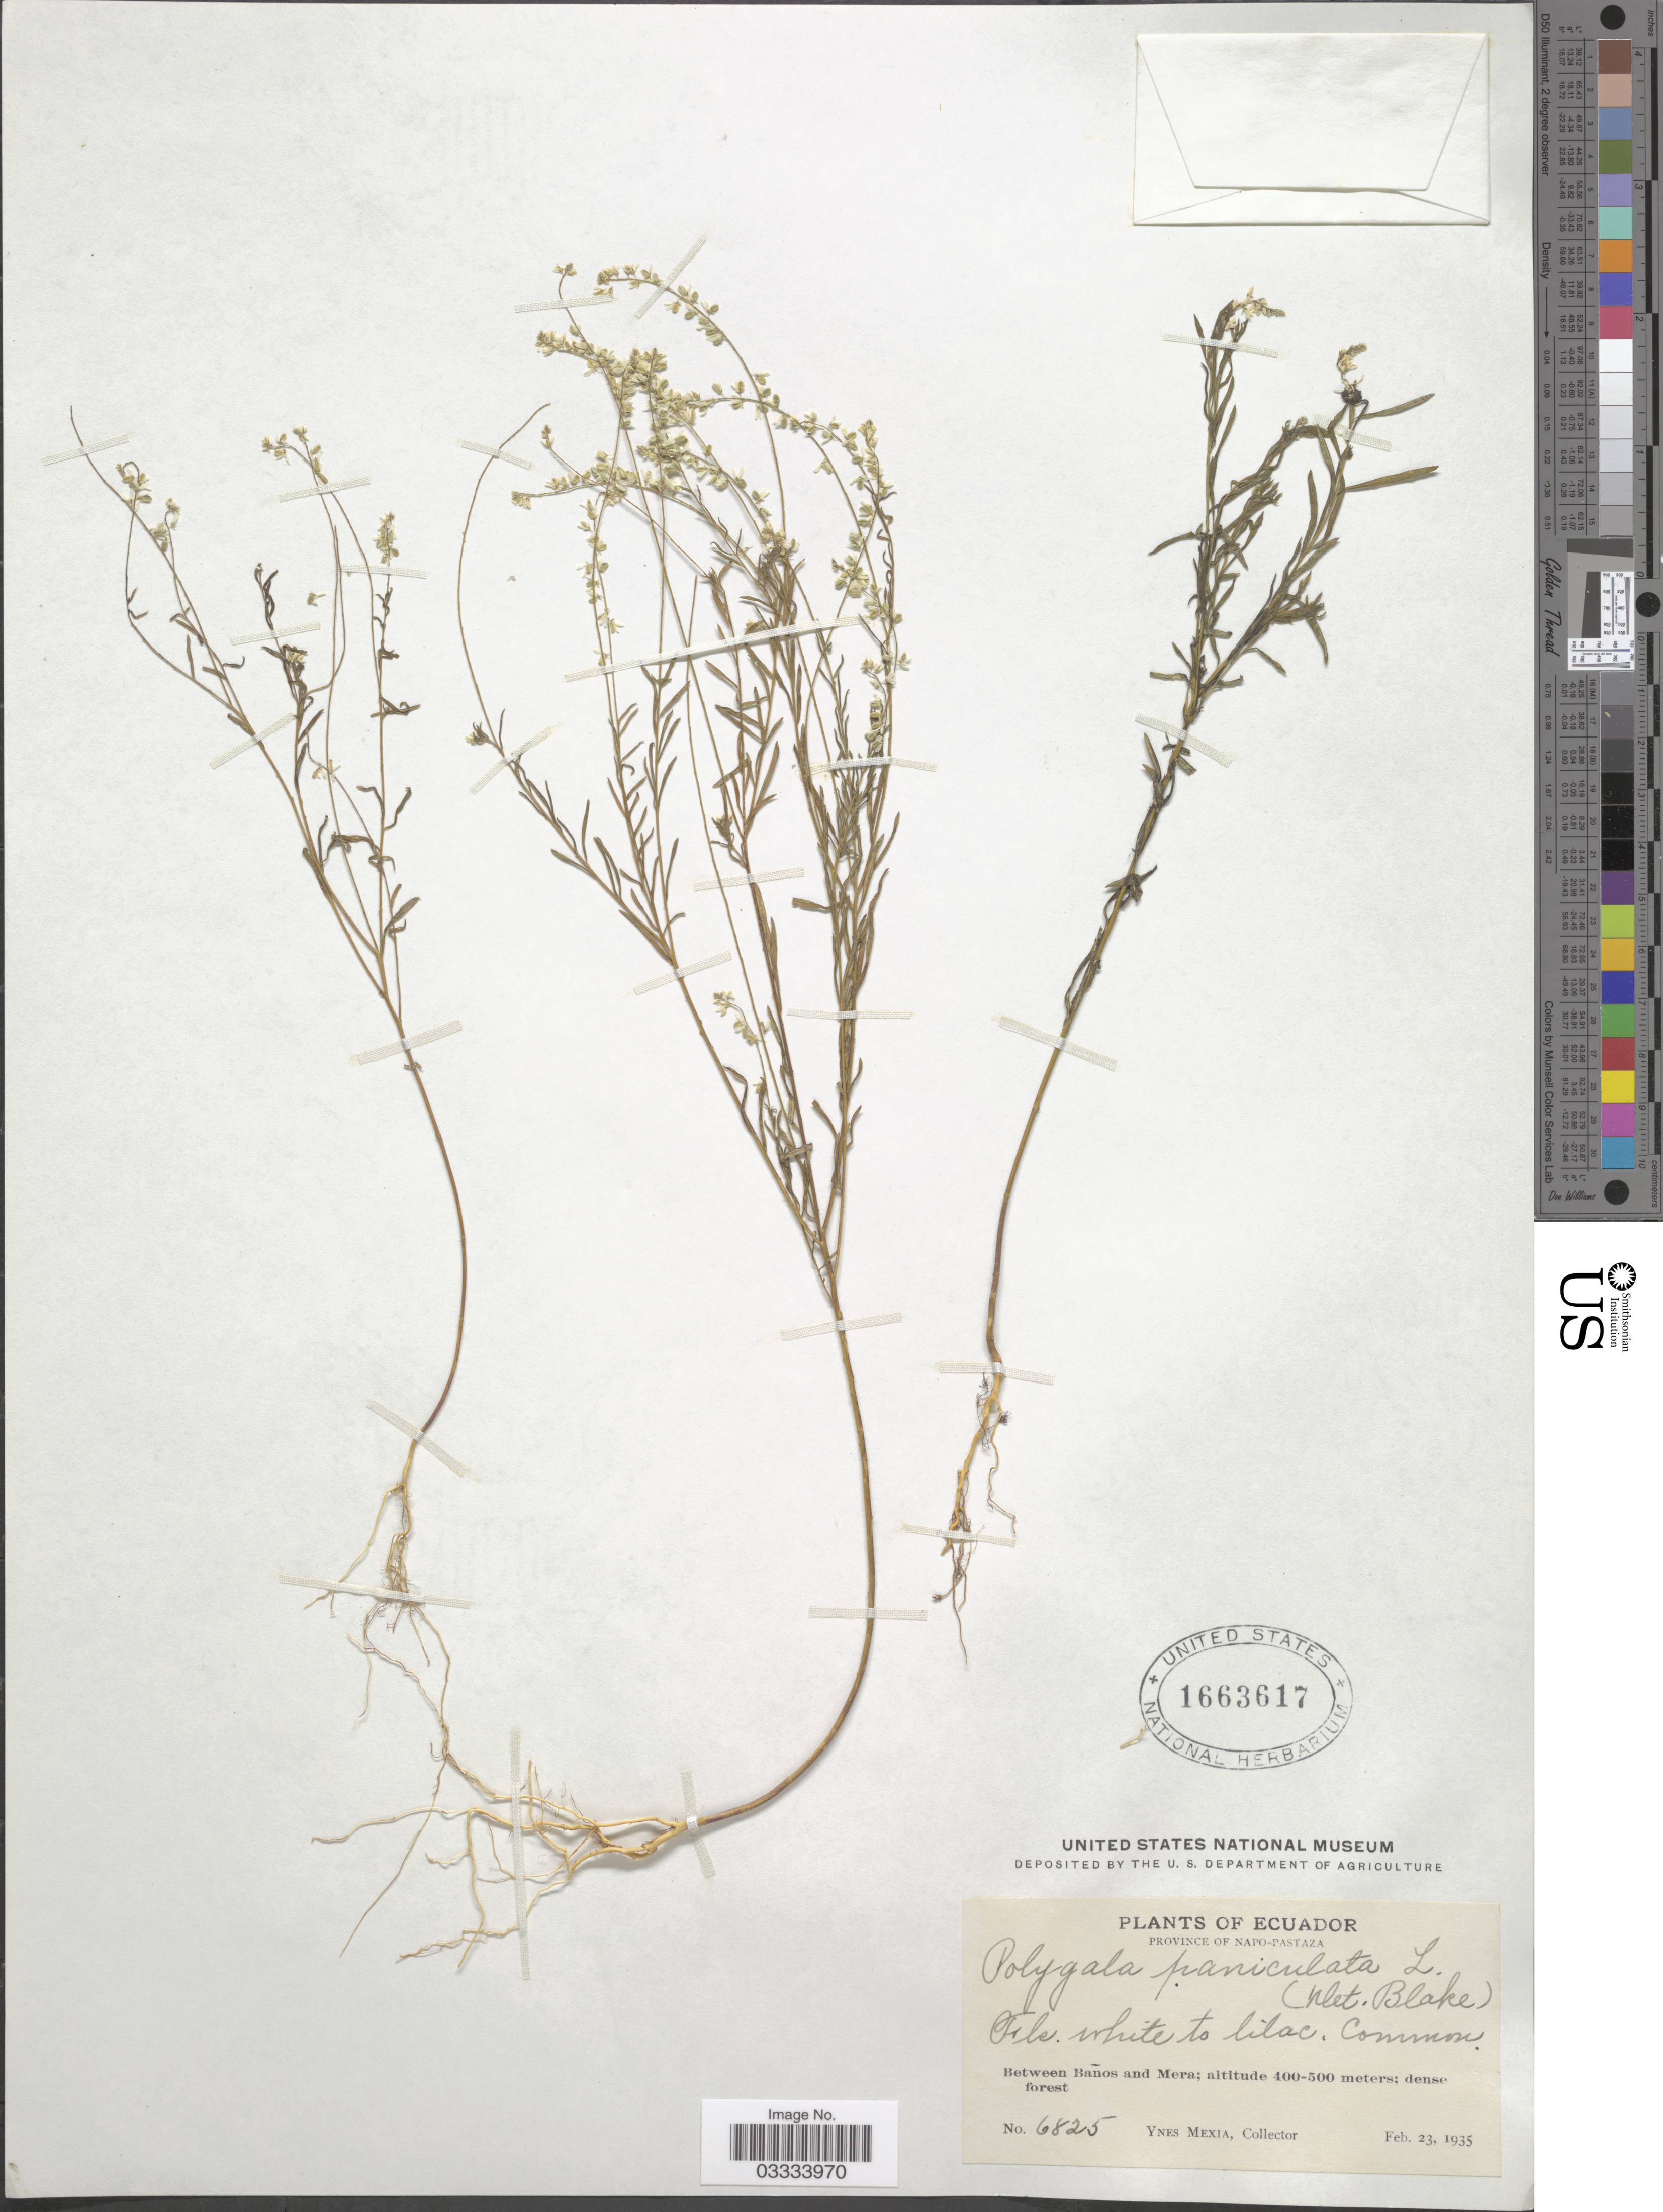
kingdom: Plantae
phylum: Tracheophyta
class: Magnoliopsida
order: Fabales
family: Polygalaceae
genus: Polygala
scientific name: Polygala paniculata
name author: L.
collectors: Y. Mexia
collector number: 6825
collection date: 1935-02-23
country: Ecuador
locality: Province of Napo-Pastaza. Between Baños and Mera.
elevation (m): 400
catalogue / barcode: US 1663617